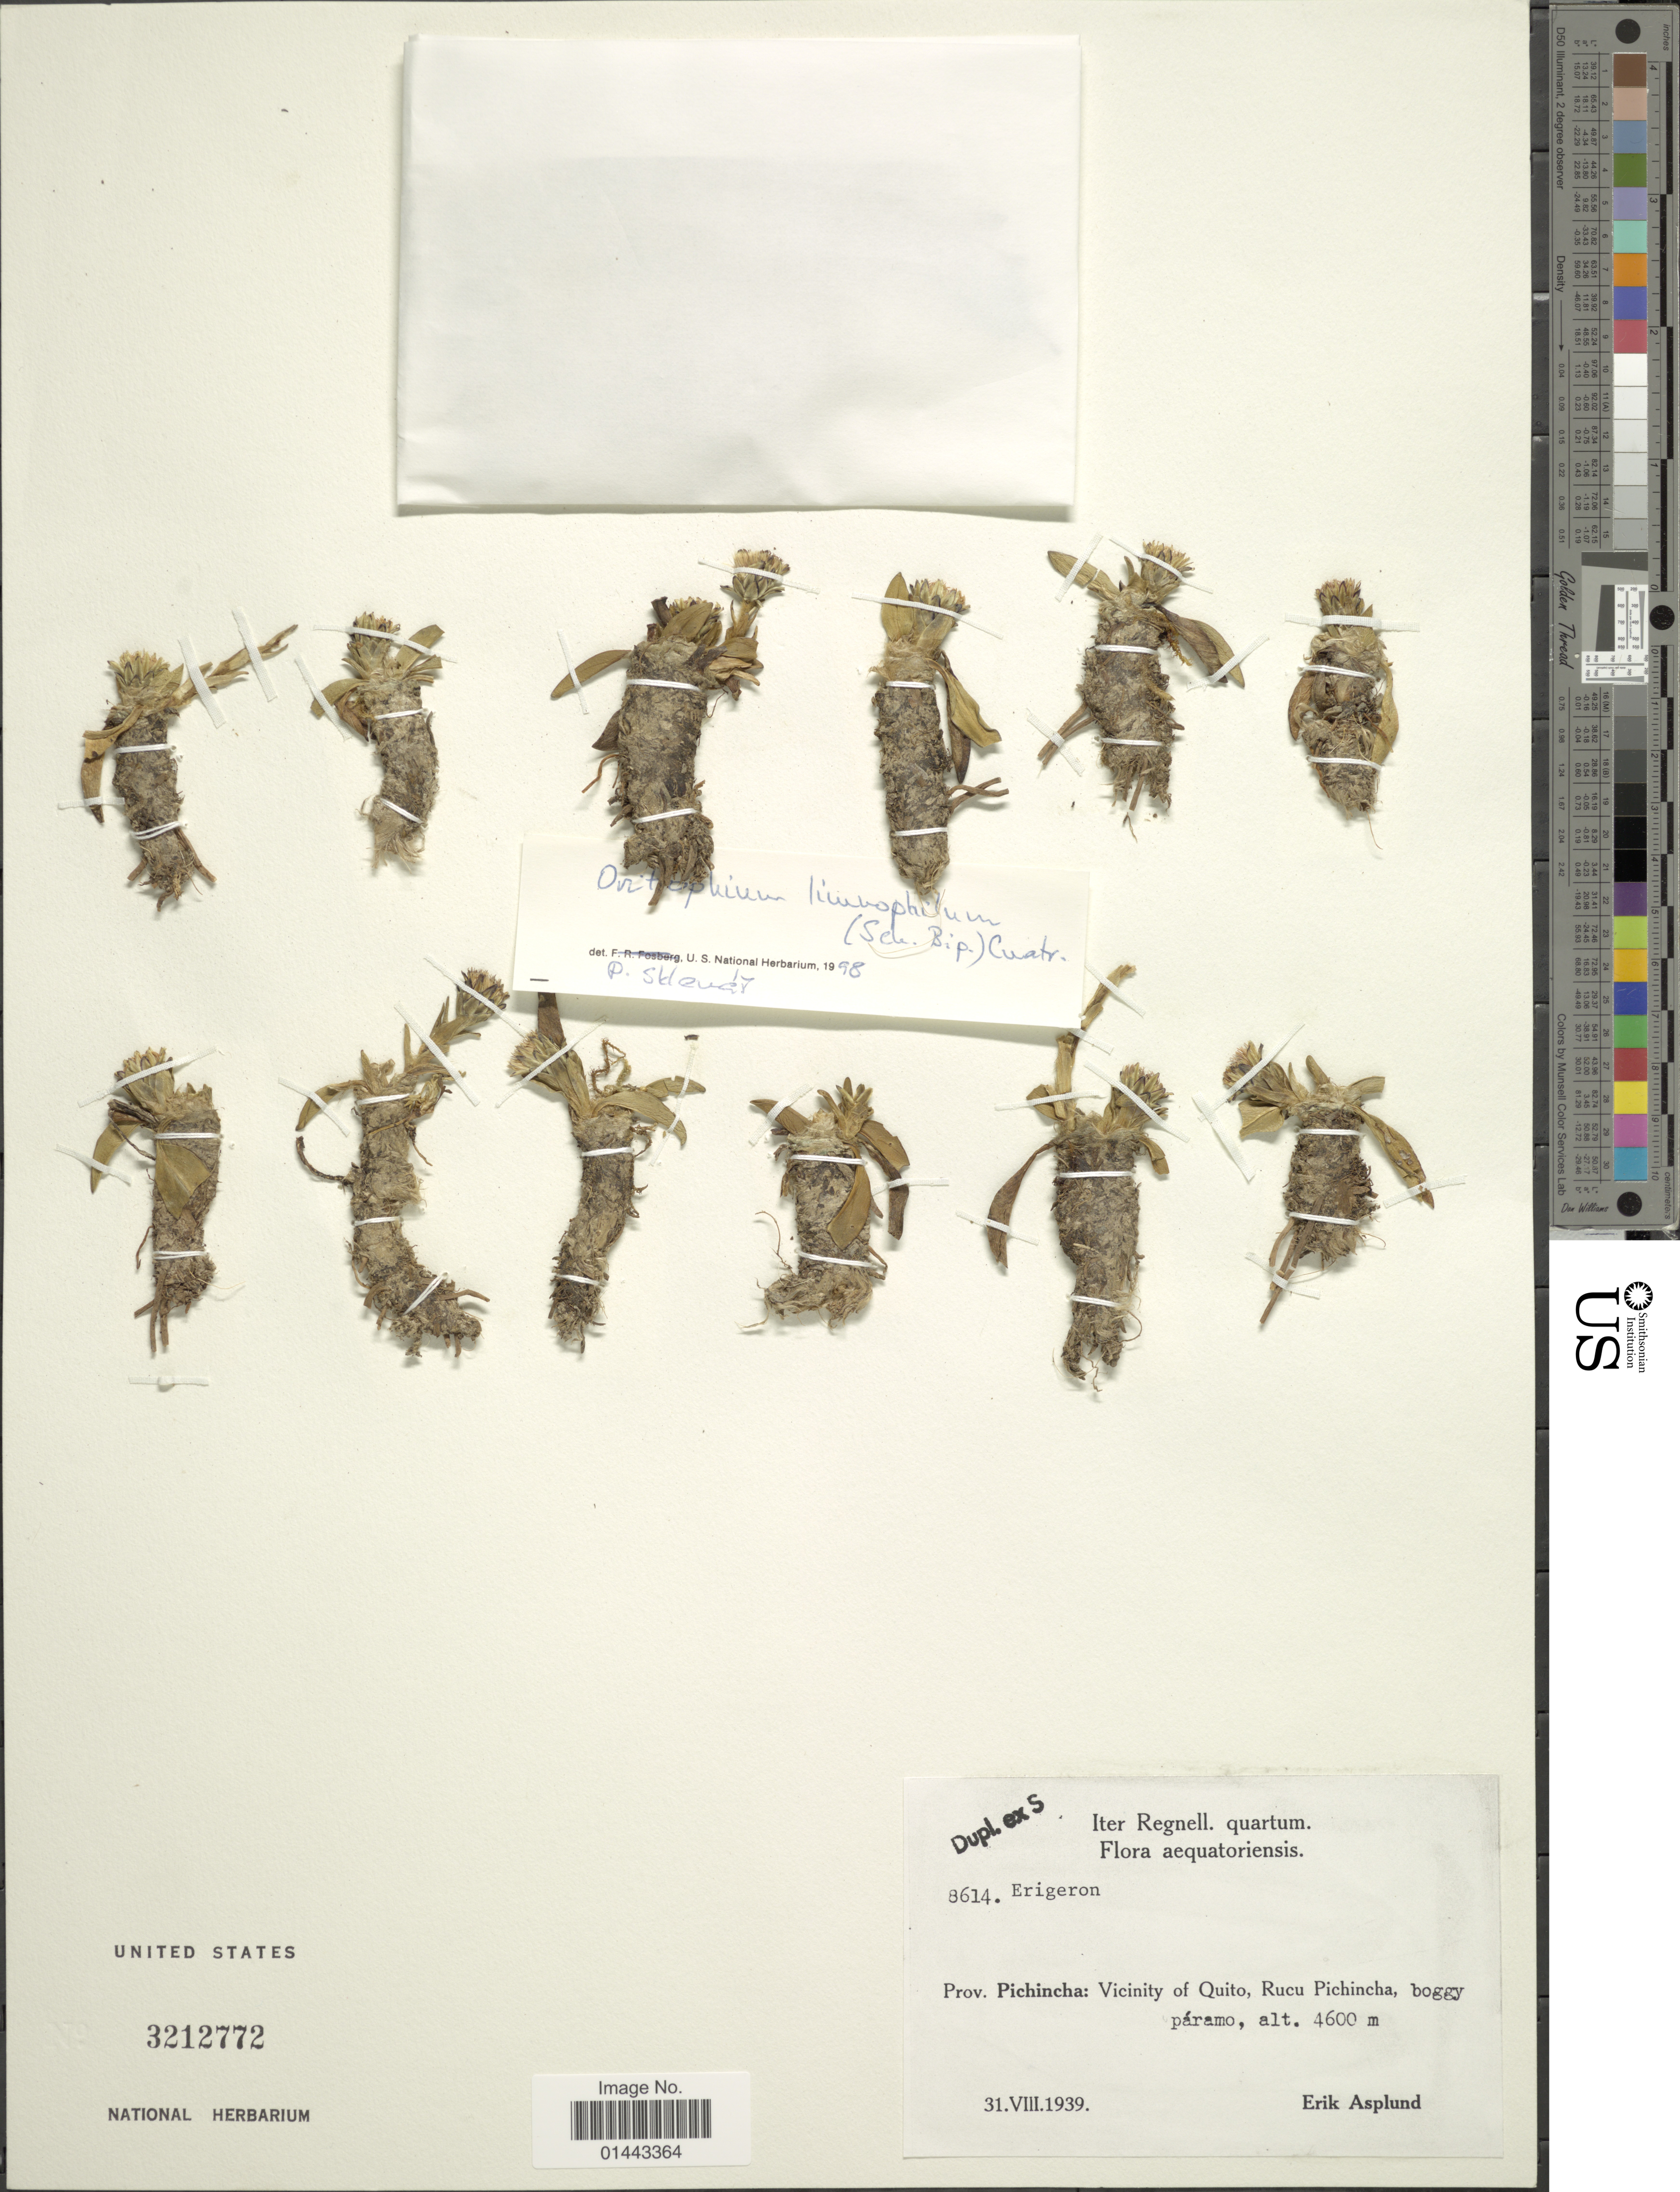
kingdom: Plantae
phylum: Tracheophyta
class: Magnoliopsida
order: Asterales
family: Asteraceae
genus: Oritrophium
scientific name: Oritrophium limnophilum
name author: (Sch. Bip.) Cuatrec.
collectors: E. Asplund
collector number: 8614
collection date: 1939-08-31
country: Ecuador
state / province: Pichincha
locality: Vicinity of Quito, Rucu Pichincha, boggy paramo.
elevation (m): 4600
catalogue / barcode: US 3212772